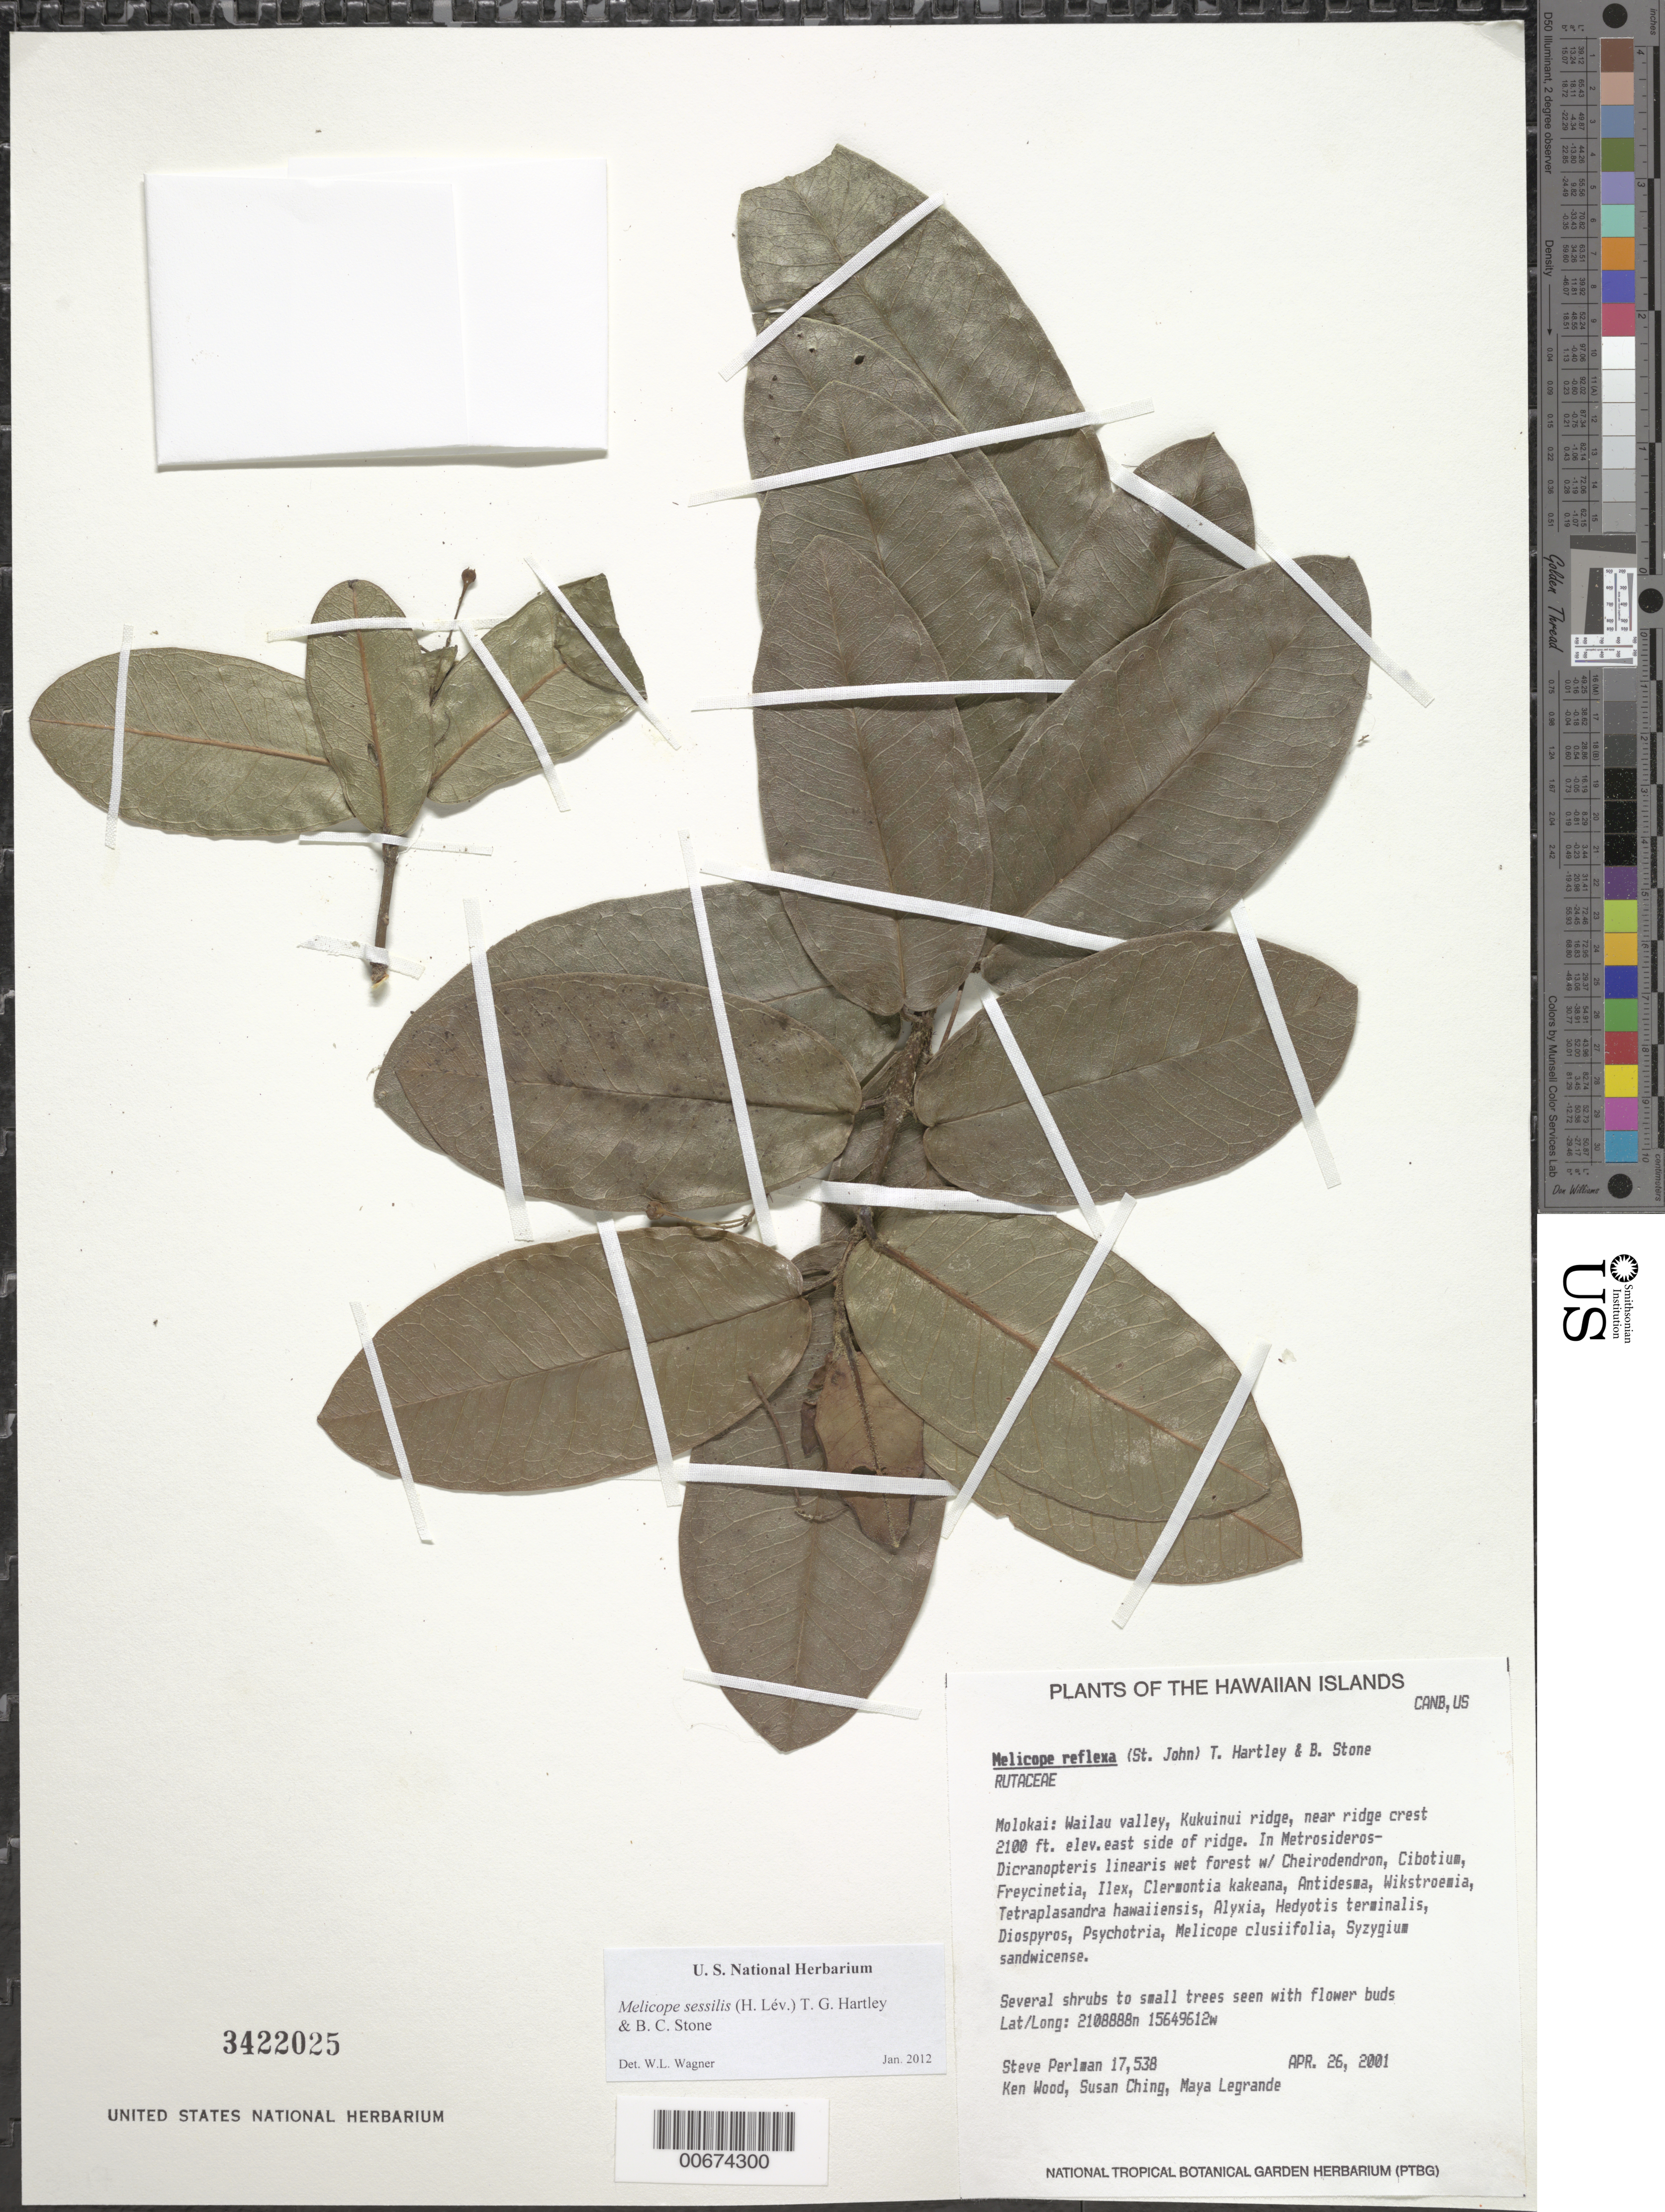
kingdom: Plantae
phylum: Tracheophyta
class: Magnoliopsida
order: Sapindales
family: Rutaceae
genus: Melicope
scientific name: Melicope sessilis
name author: (H. Lév.) T.G. Hartley & B.C. Stone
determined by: Wood, Kenneth R.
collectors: S. P. Perlman, K. Wood, S. Ching & M. LeGrande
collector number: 17538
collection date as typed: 26 Apr 2001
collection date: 2001-04-26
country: United States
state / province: Hawaii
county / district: Maui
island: Moloka'i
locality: Wailau valley, Kukuinui ridge, near ridge crest, east side of ridge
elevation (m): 640.1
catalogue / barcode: US 3422025